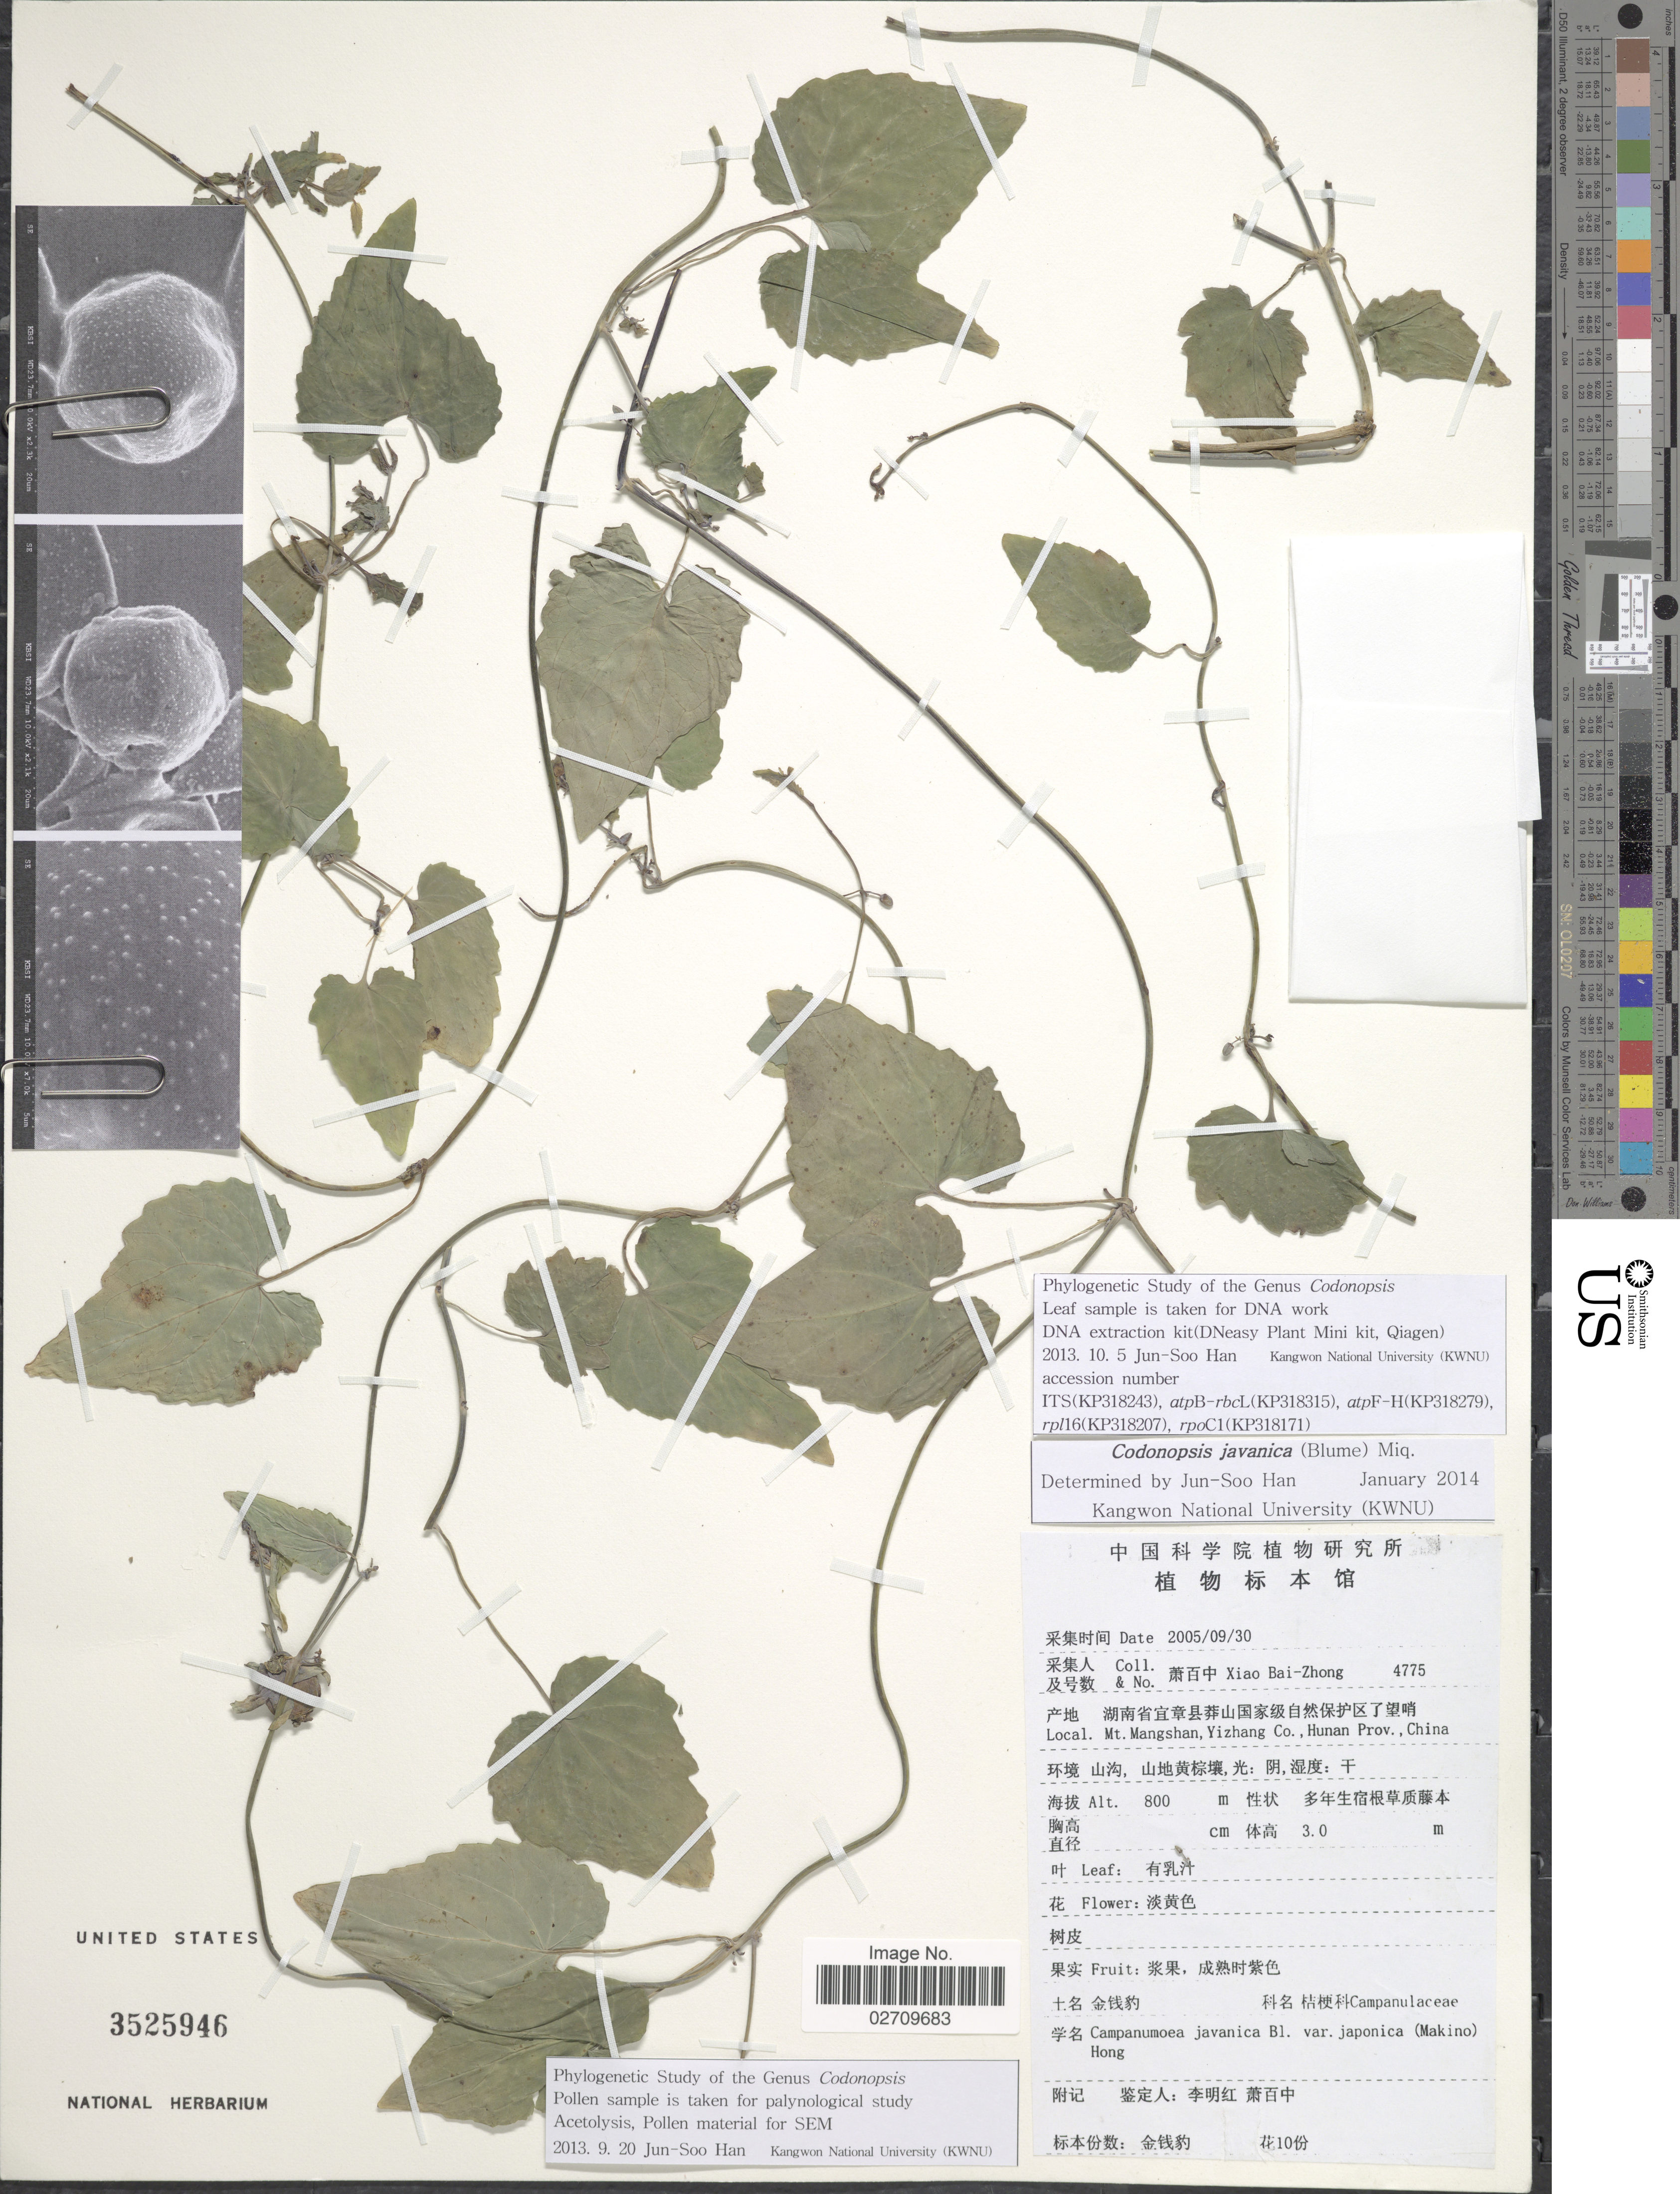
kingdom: Plantae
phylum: Tracheophyta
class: Magnoliopsida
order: Asterales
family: Campanulaceae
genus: Codonopsis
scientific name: Codonopsis javanica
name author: (Blume) Hook. f. & Thomson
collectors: B. Z. Xiao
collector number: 4775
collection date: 2005-09-30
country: China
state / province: Hunan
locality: Mt. Mangshan, Yizhang Co.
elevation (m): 800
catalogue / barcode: US 3525946